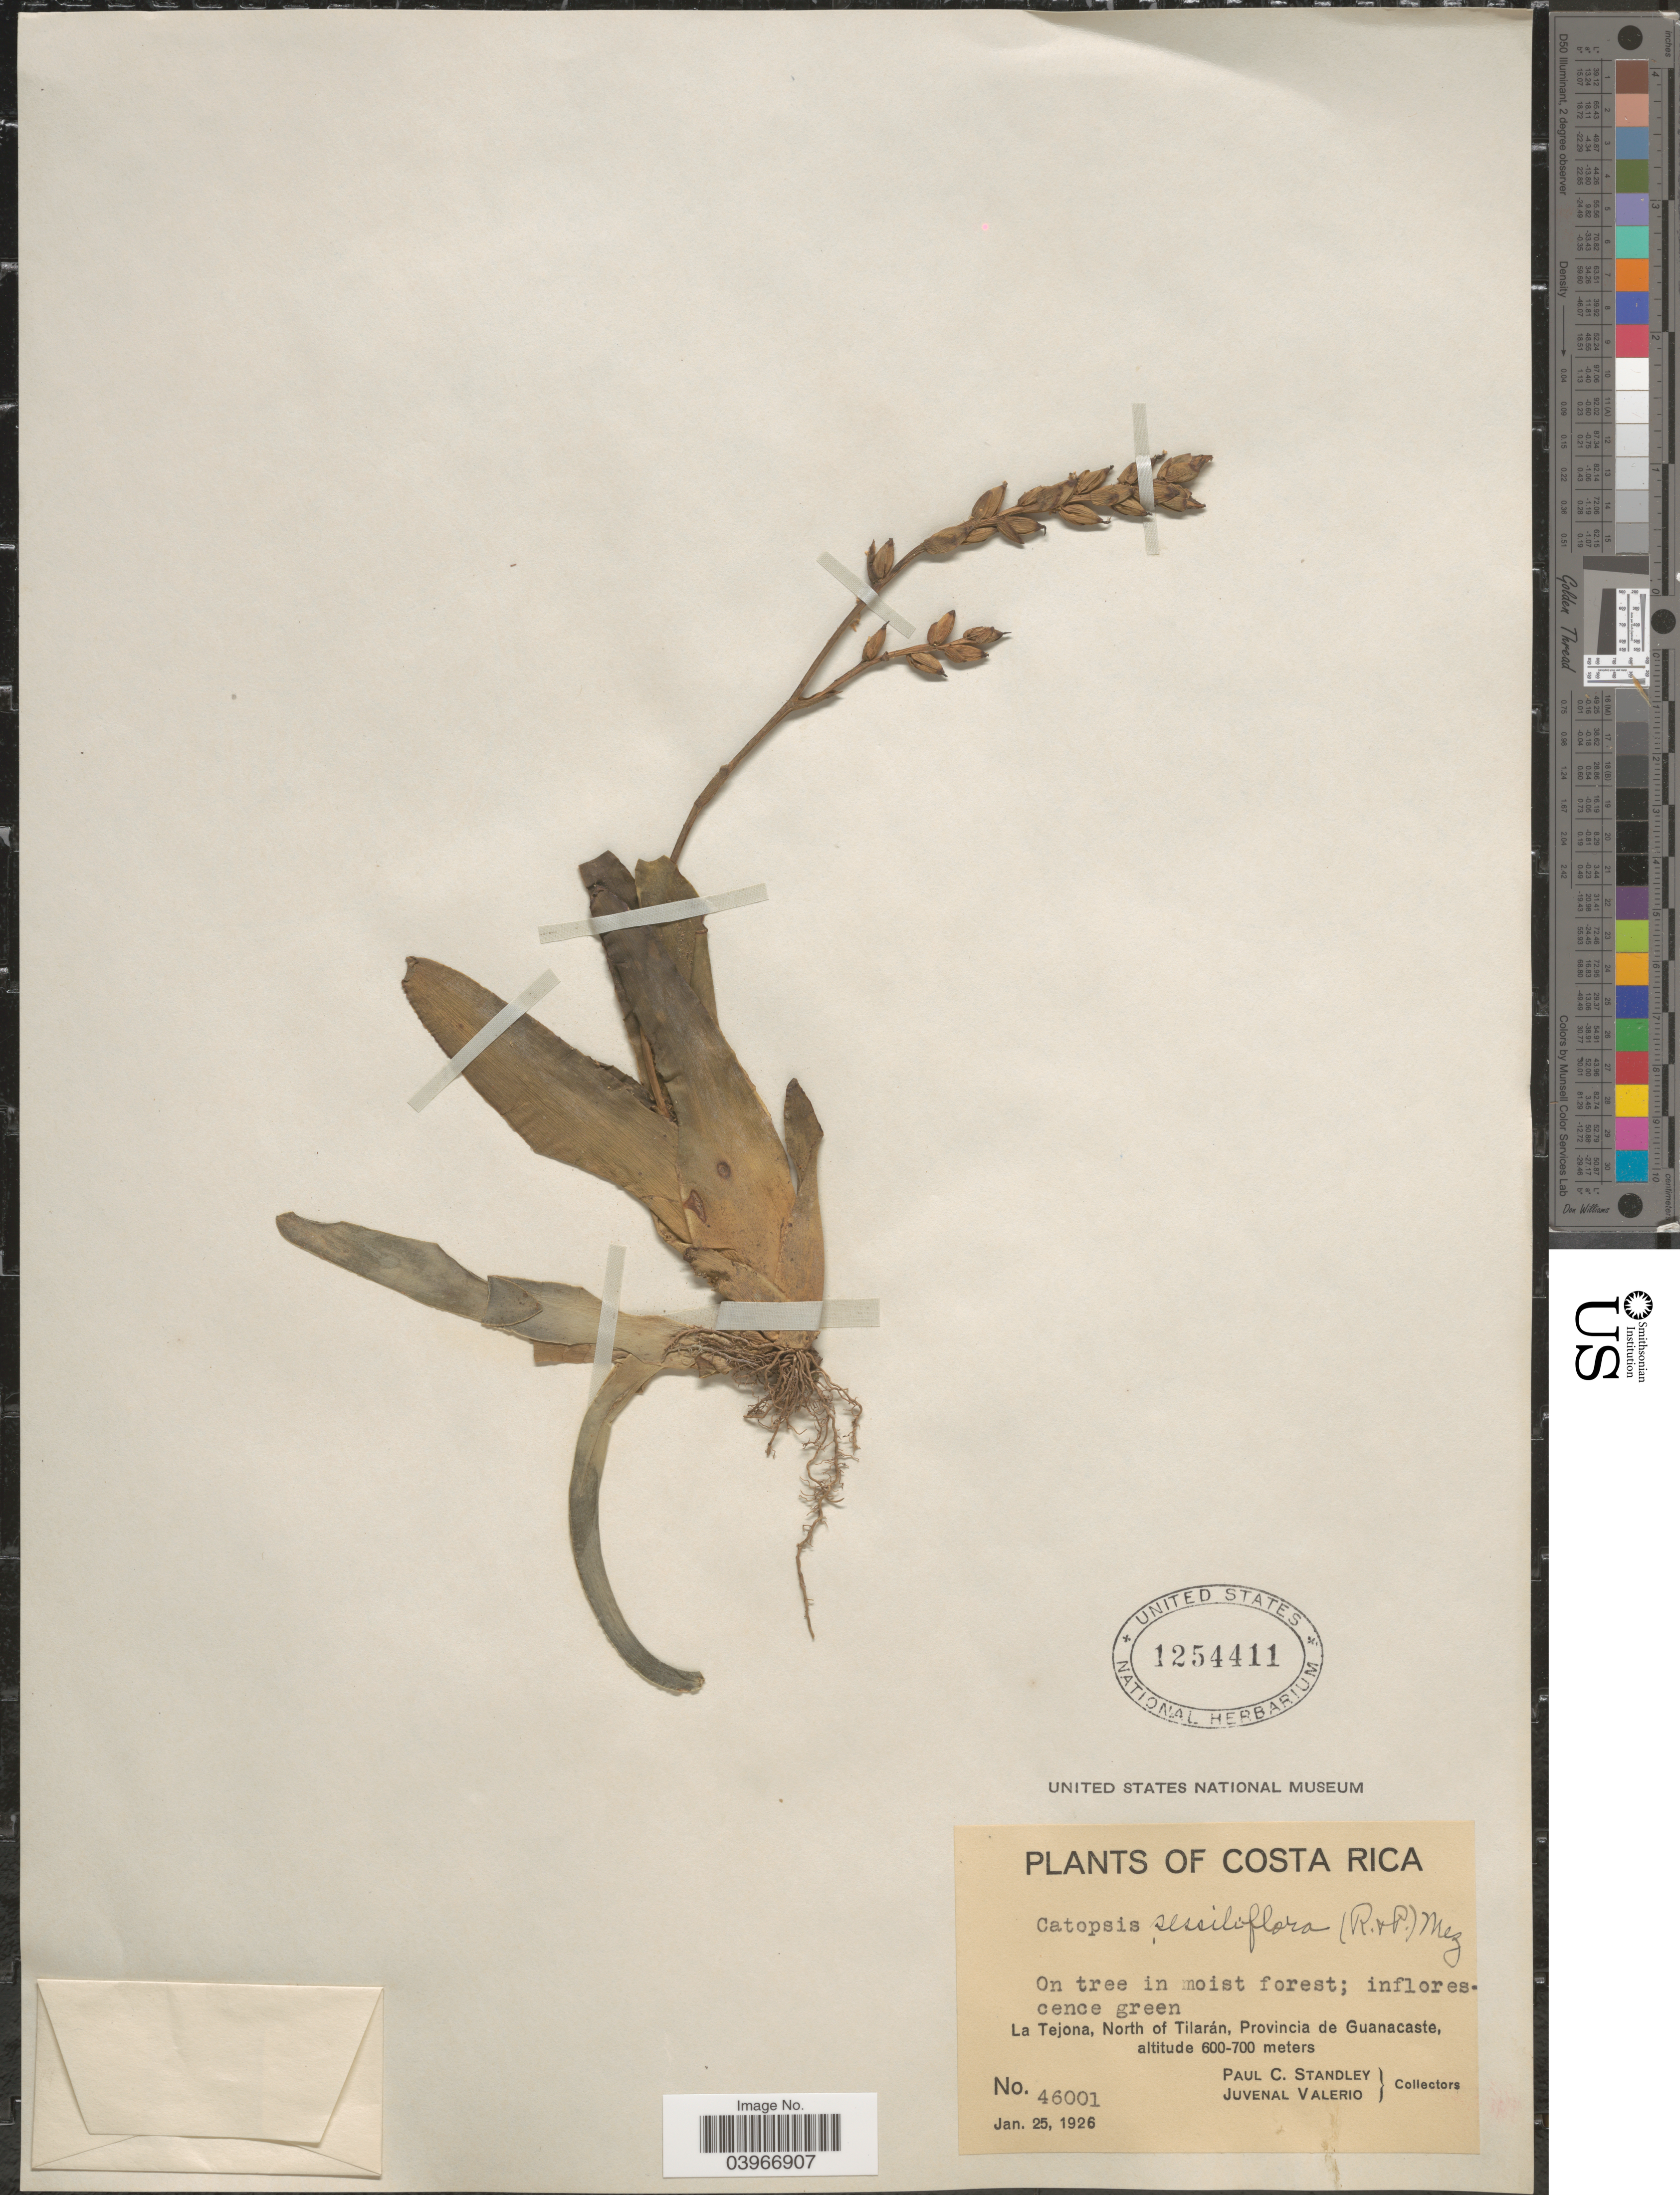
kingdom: Plantae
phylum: Tracheophyta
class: Liliopsida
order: Poales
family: Bromeliaceae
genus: Catopsis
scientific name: Catopsis sessiliflora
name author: (Ruiz & Pav.) Mez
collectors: P. C. Standley & J. Valerio R.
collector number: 46001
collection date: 1926-01-25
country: Costa Rica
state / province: Guanacaste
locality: La Tejona, North of Tilarán.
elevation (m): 600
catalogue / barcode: US 1254411